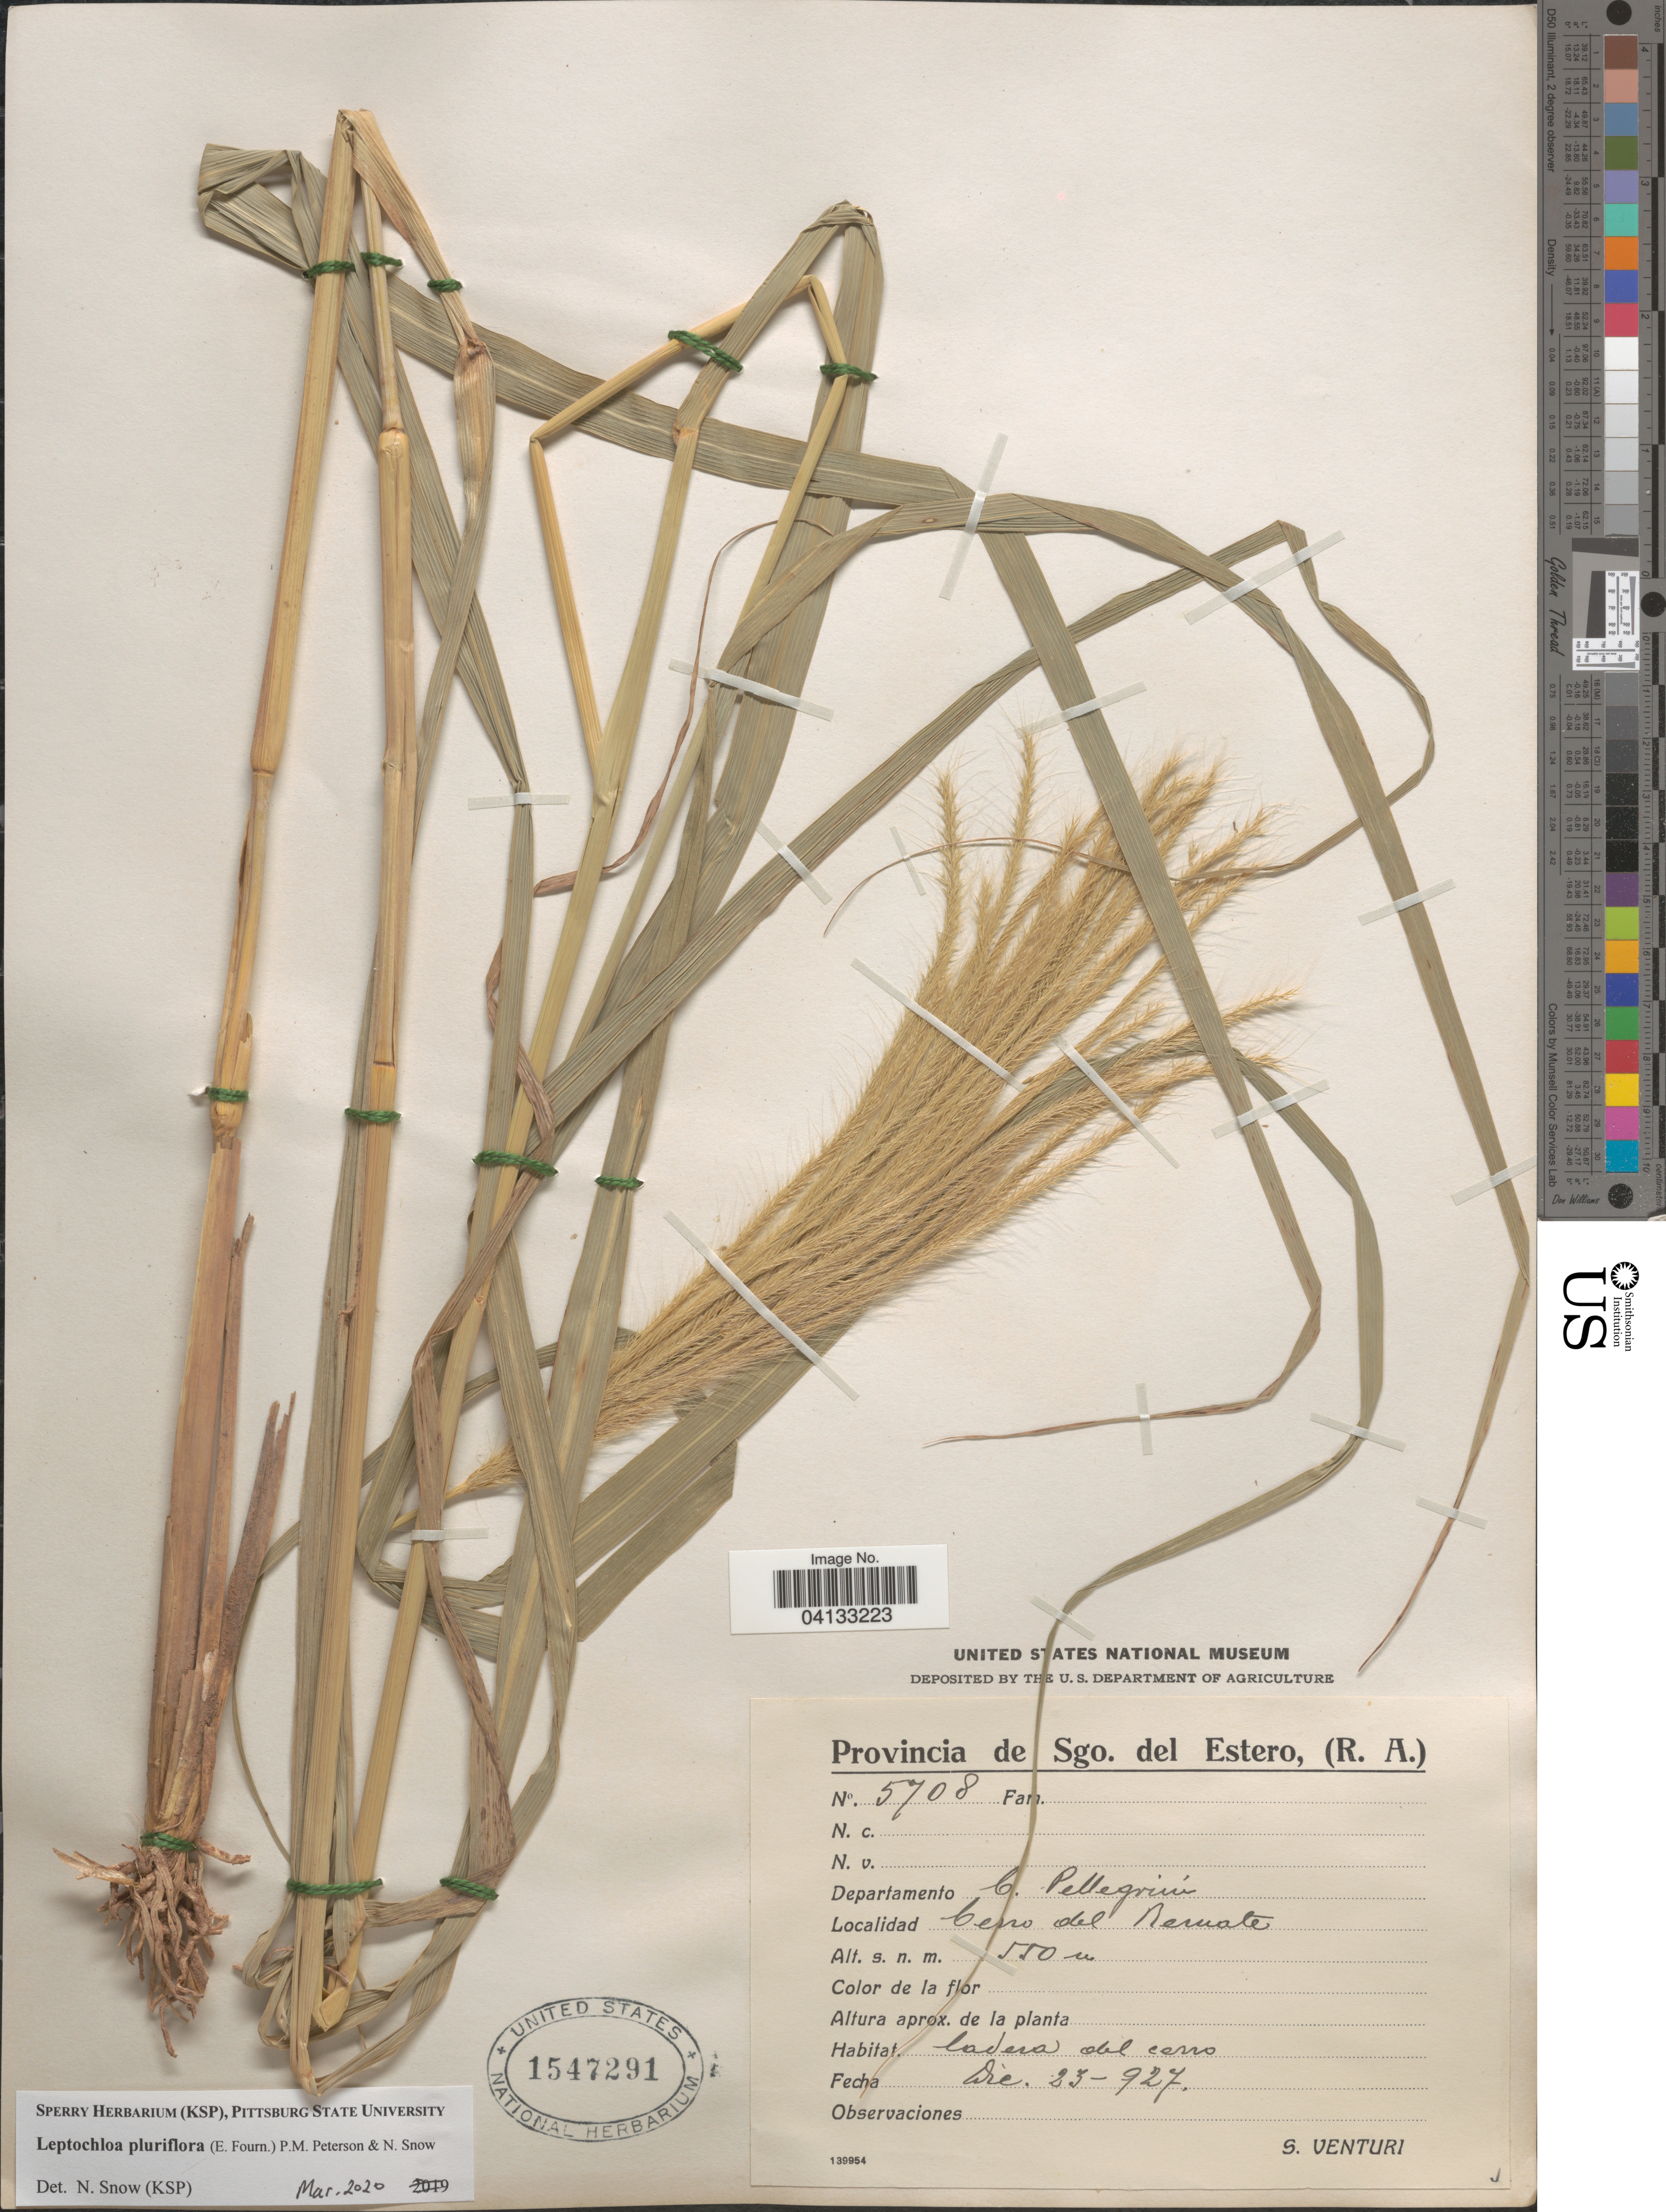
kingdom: Plantae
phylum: Tracheophyta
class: Liliopsida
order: Poales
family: Poaceae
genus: Leptochloa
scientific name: Leptochloa pluriflora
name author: (E. Fourn.) P.M. Peterson & N. Snow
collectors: S. Venturi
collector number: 5708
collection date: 1927-12-23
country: Argentina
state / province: Santiago del Estero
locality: Departamento C. Pellegrini. Cerro del Remate.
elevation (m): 550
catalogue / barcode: US 1547291